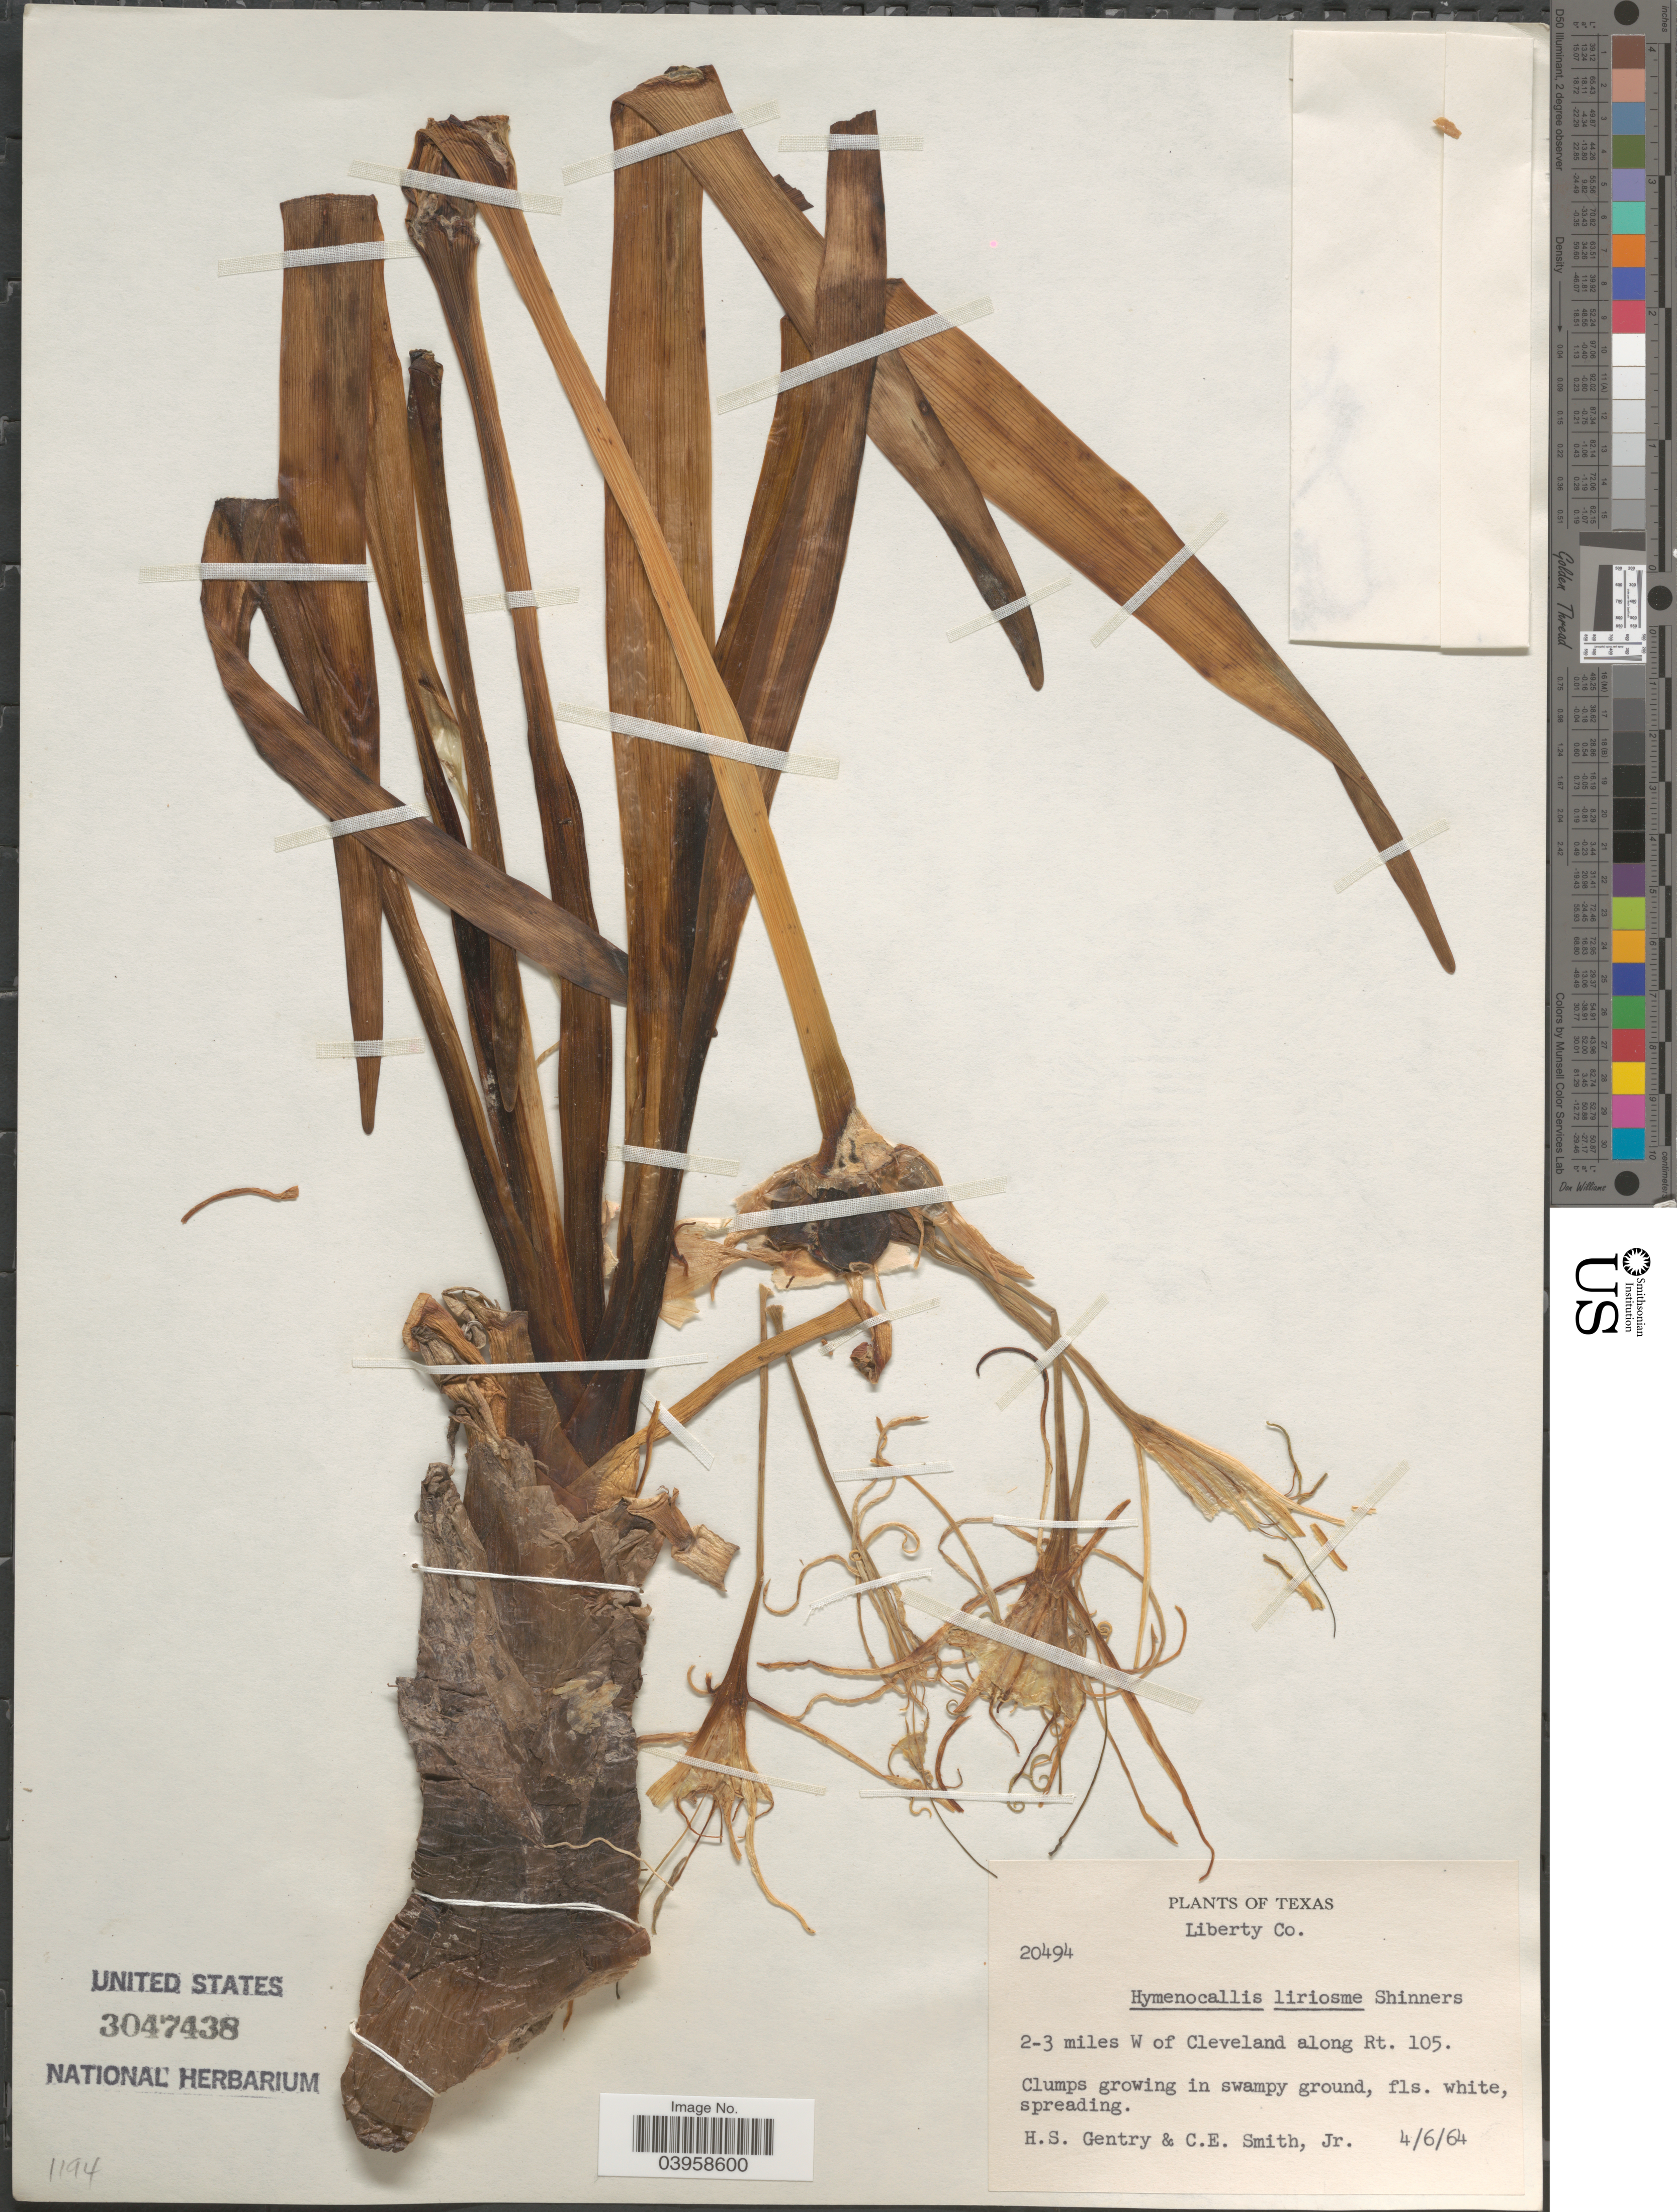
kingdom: Plantae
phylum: Tracheophyta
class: Liliopsida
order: Asparagales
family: Amaryllidaceae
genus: Hymenocallis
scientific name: Hymenocallis liriosme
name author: (Raf.) Shinners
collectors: H. S. Gentry & C. E. Smith Jr.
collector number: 20494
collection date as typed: Transcribed d/m/y: 6/4/64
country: United States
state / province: Texas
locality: Liberty Co. 2-3 miles W of Cleveland along Rt. 105.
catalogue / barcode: US 3047438